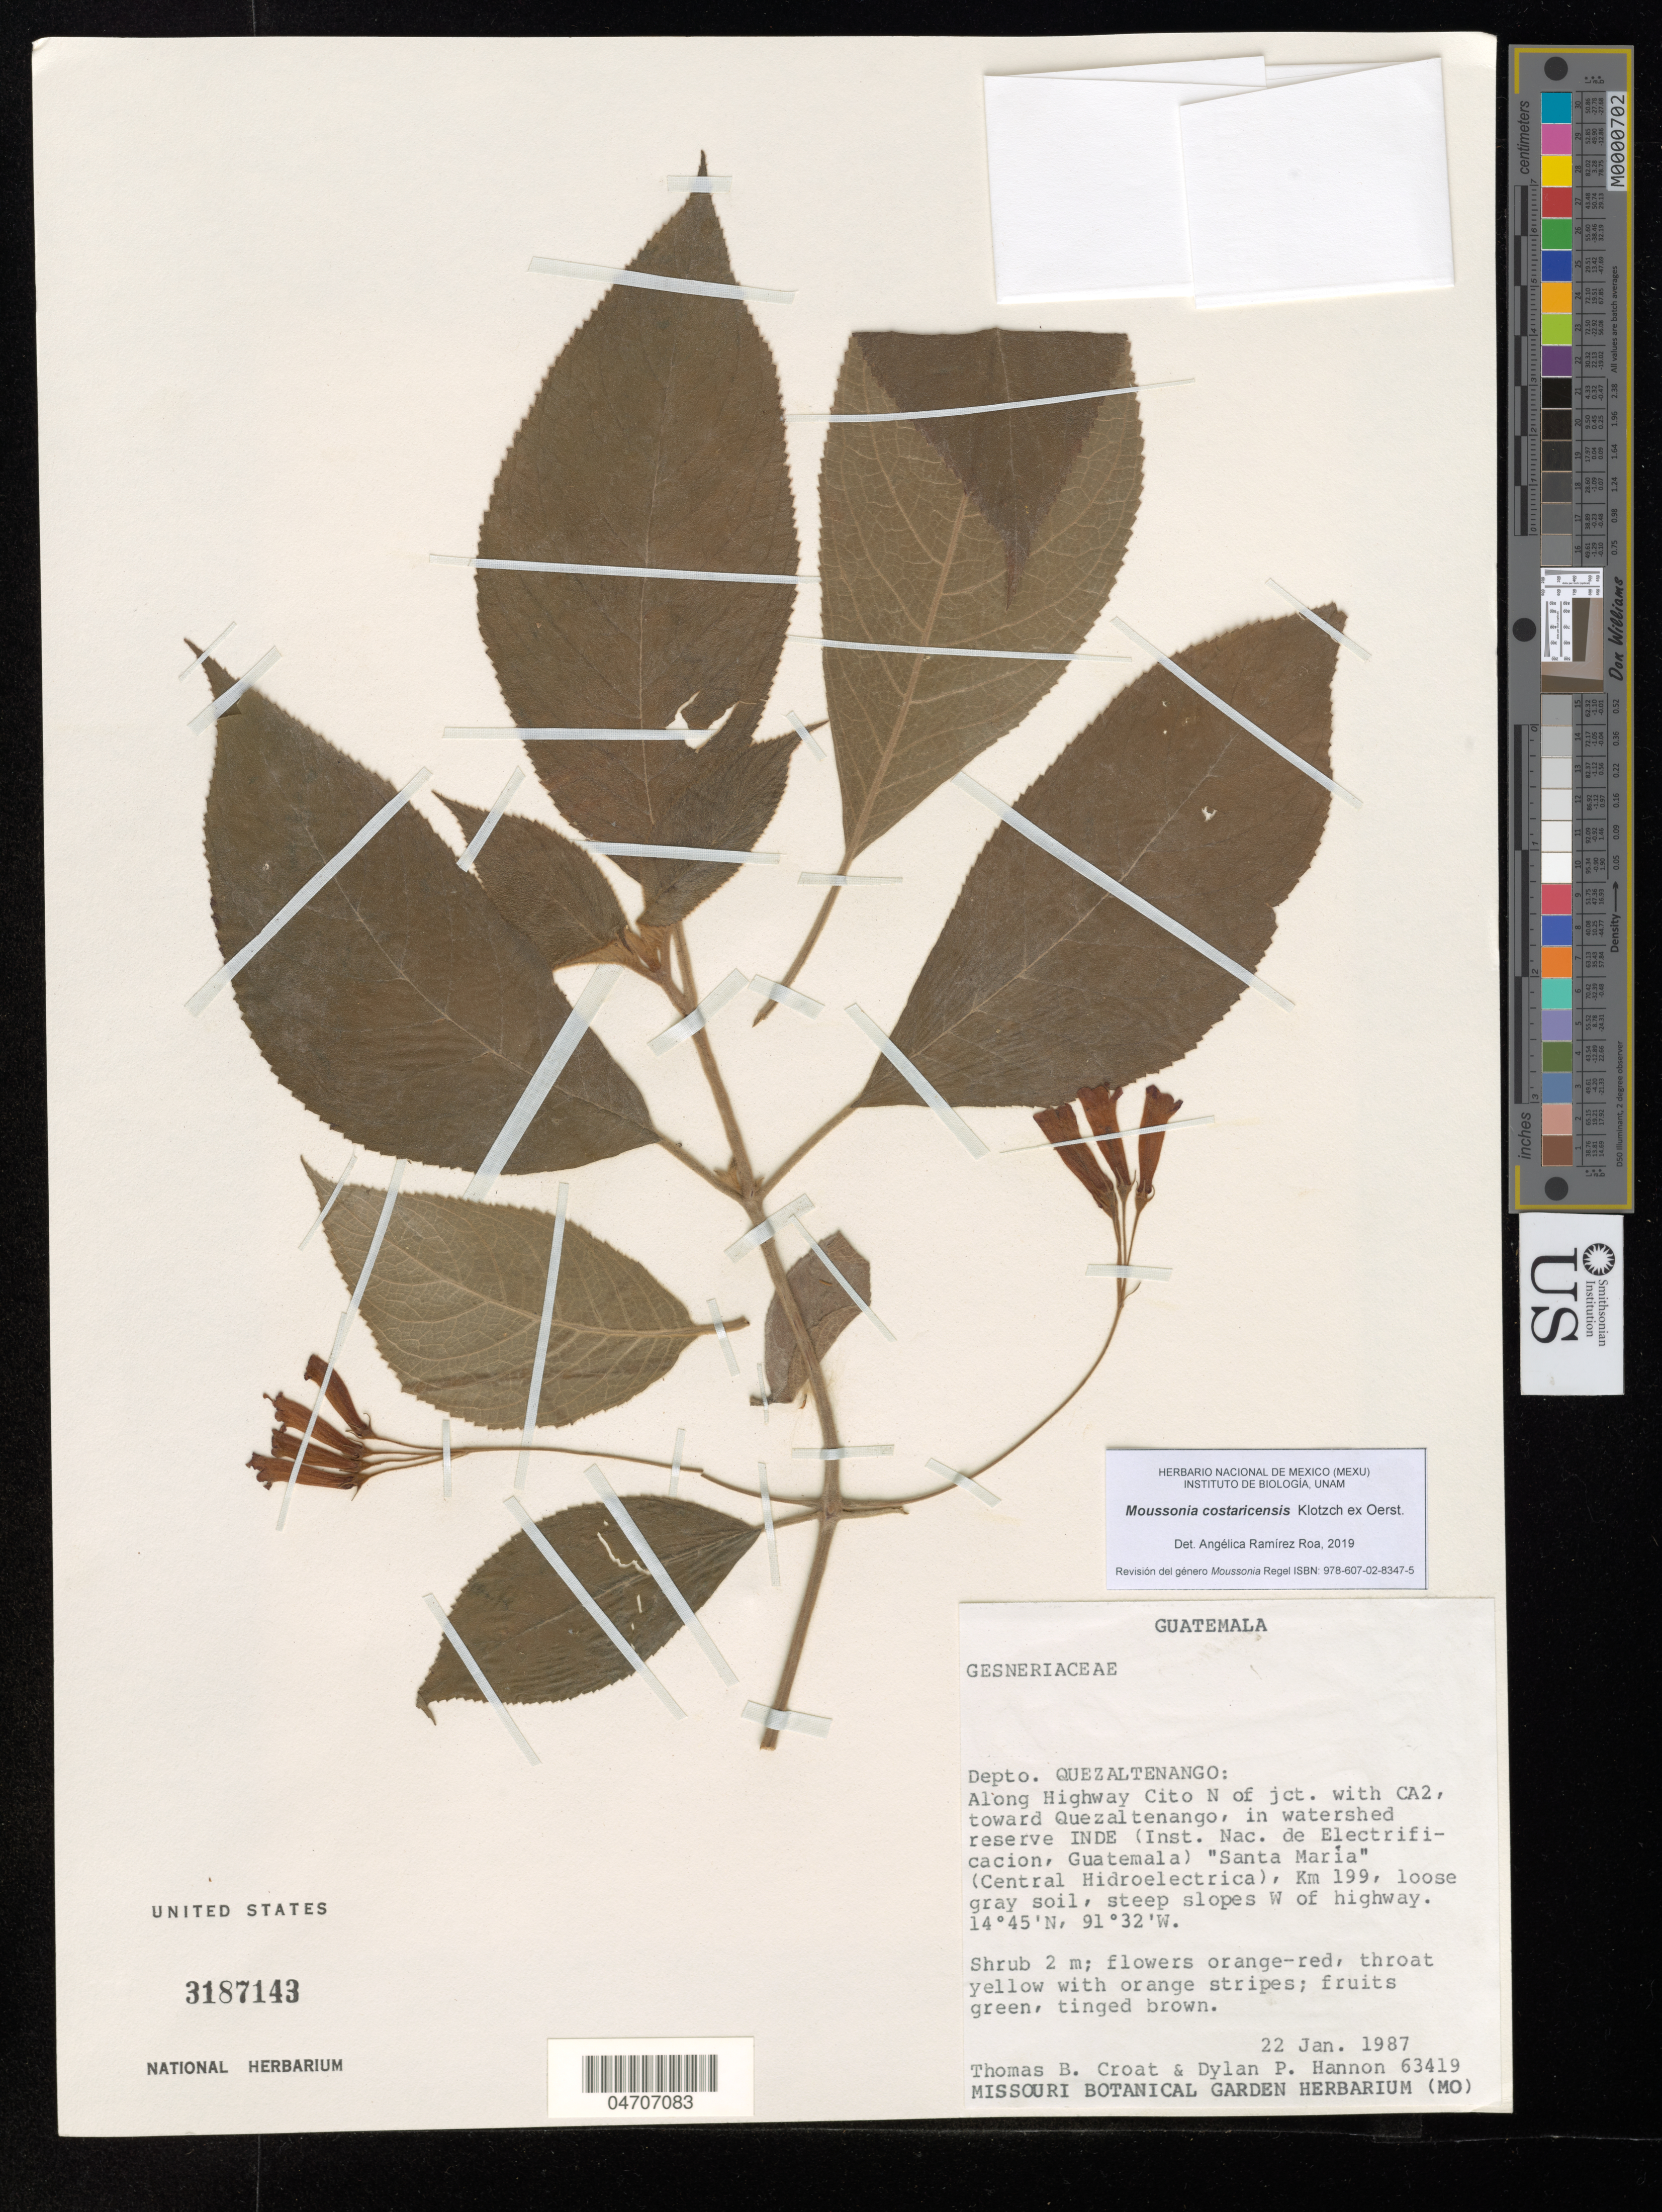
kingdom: Plantae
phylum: Tracheophyta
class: Magnoliopsida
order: Lamiales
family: Gesneriaceae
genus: Moussonia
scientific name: Moussonia costaricensis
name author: Klotzsch ex Oerst.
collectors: T. B. Croat & D. Hannon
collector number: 63419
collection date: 1987-01-22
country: Guatemala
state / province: Quezaltenango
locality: Depto. Quezaltenango: Along Highway Cito N of jct. with CA2, toward Quezaltenango, in watershed reserve INDE (Inst. Nac. de Electrificacion, Guatemala) "Santa Maria" (Central Hidroelectrica), Km 199, loose gray, steep slopes W of highway.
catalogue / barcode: US 3187143